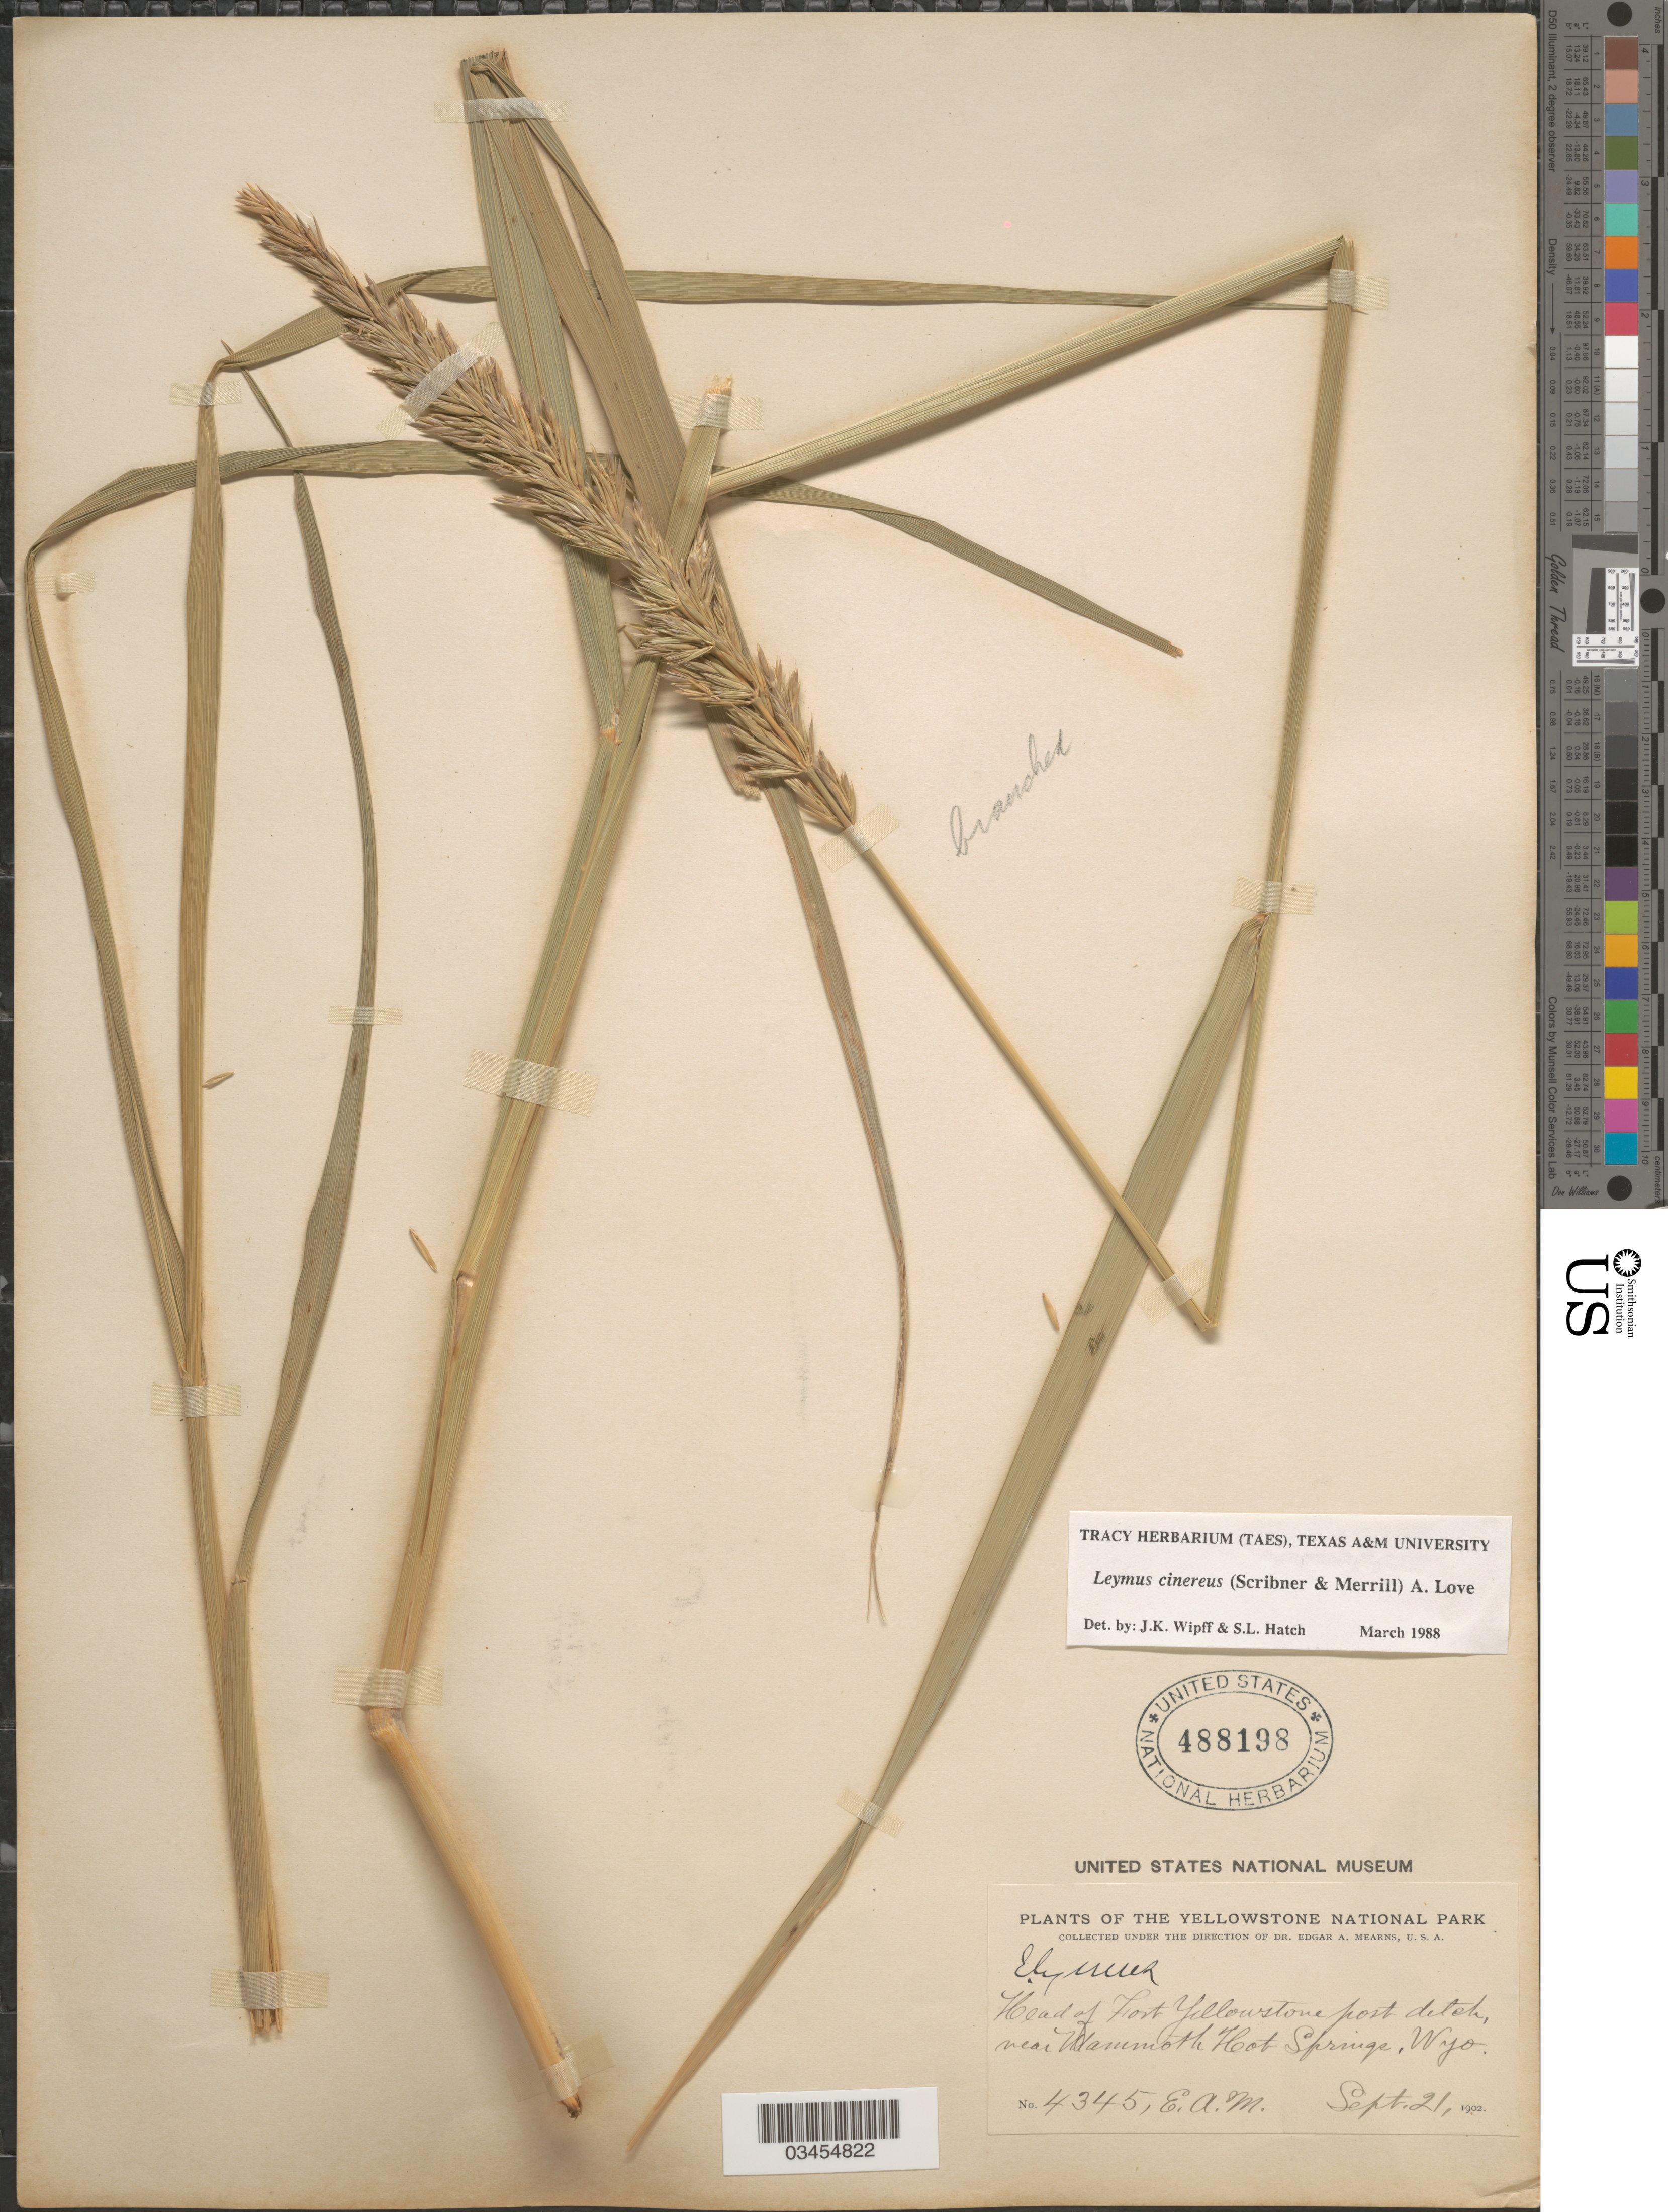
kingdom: Plantae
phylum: Tracheophyta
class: Liliopsida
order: Poales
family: Poaceae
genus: Leymus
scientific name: Leymus cinereus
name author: (Scribn. & Merr.) Á. Löve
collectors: E. A. Mearns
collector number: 4345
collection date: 1902-09-21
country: United States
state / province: Wyoming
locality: The Yellowstone National Park. Head of Fort Yellowstone post ditch, near Mammoth Hot Springs.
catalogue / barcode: US 488198